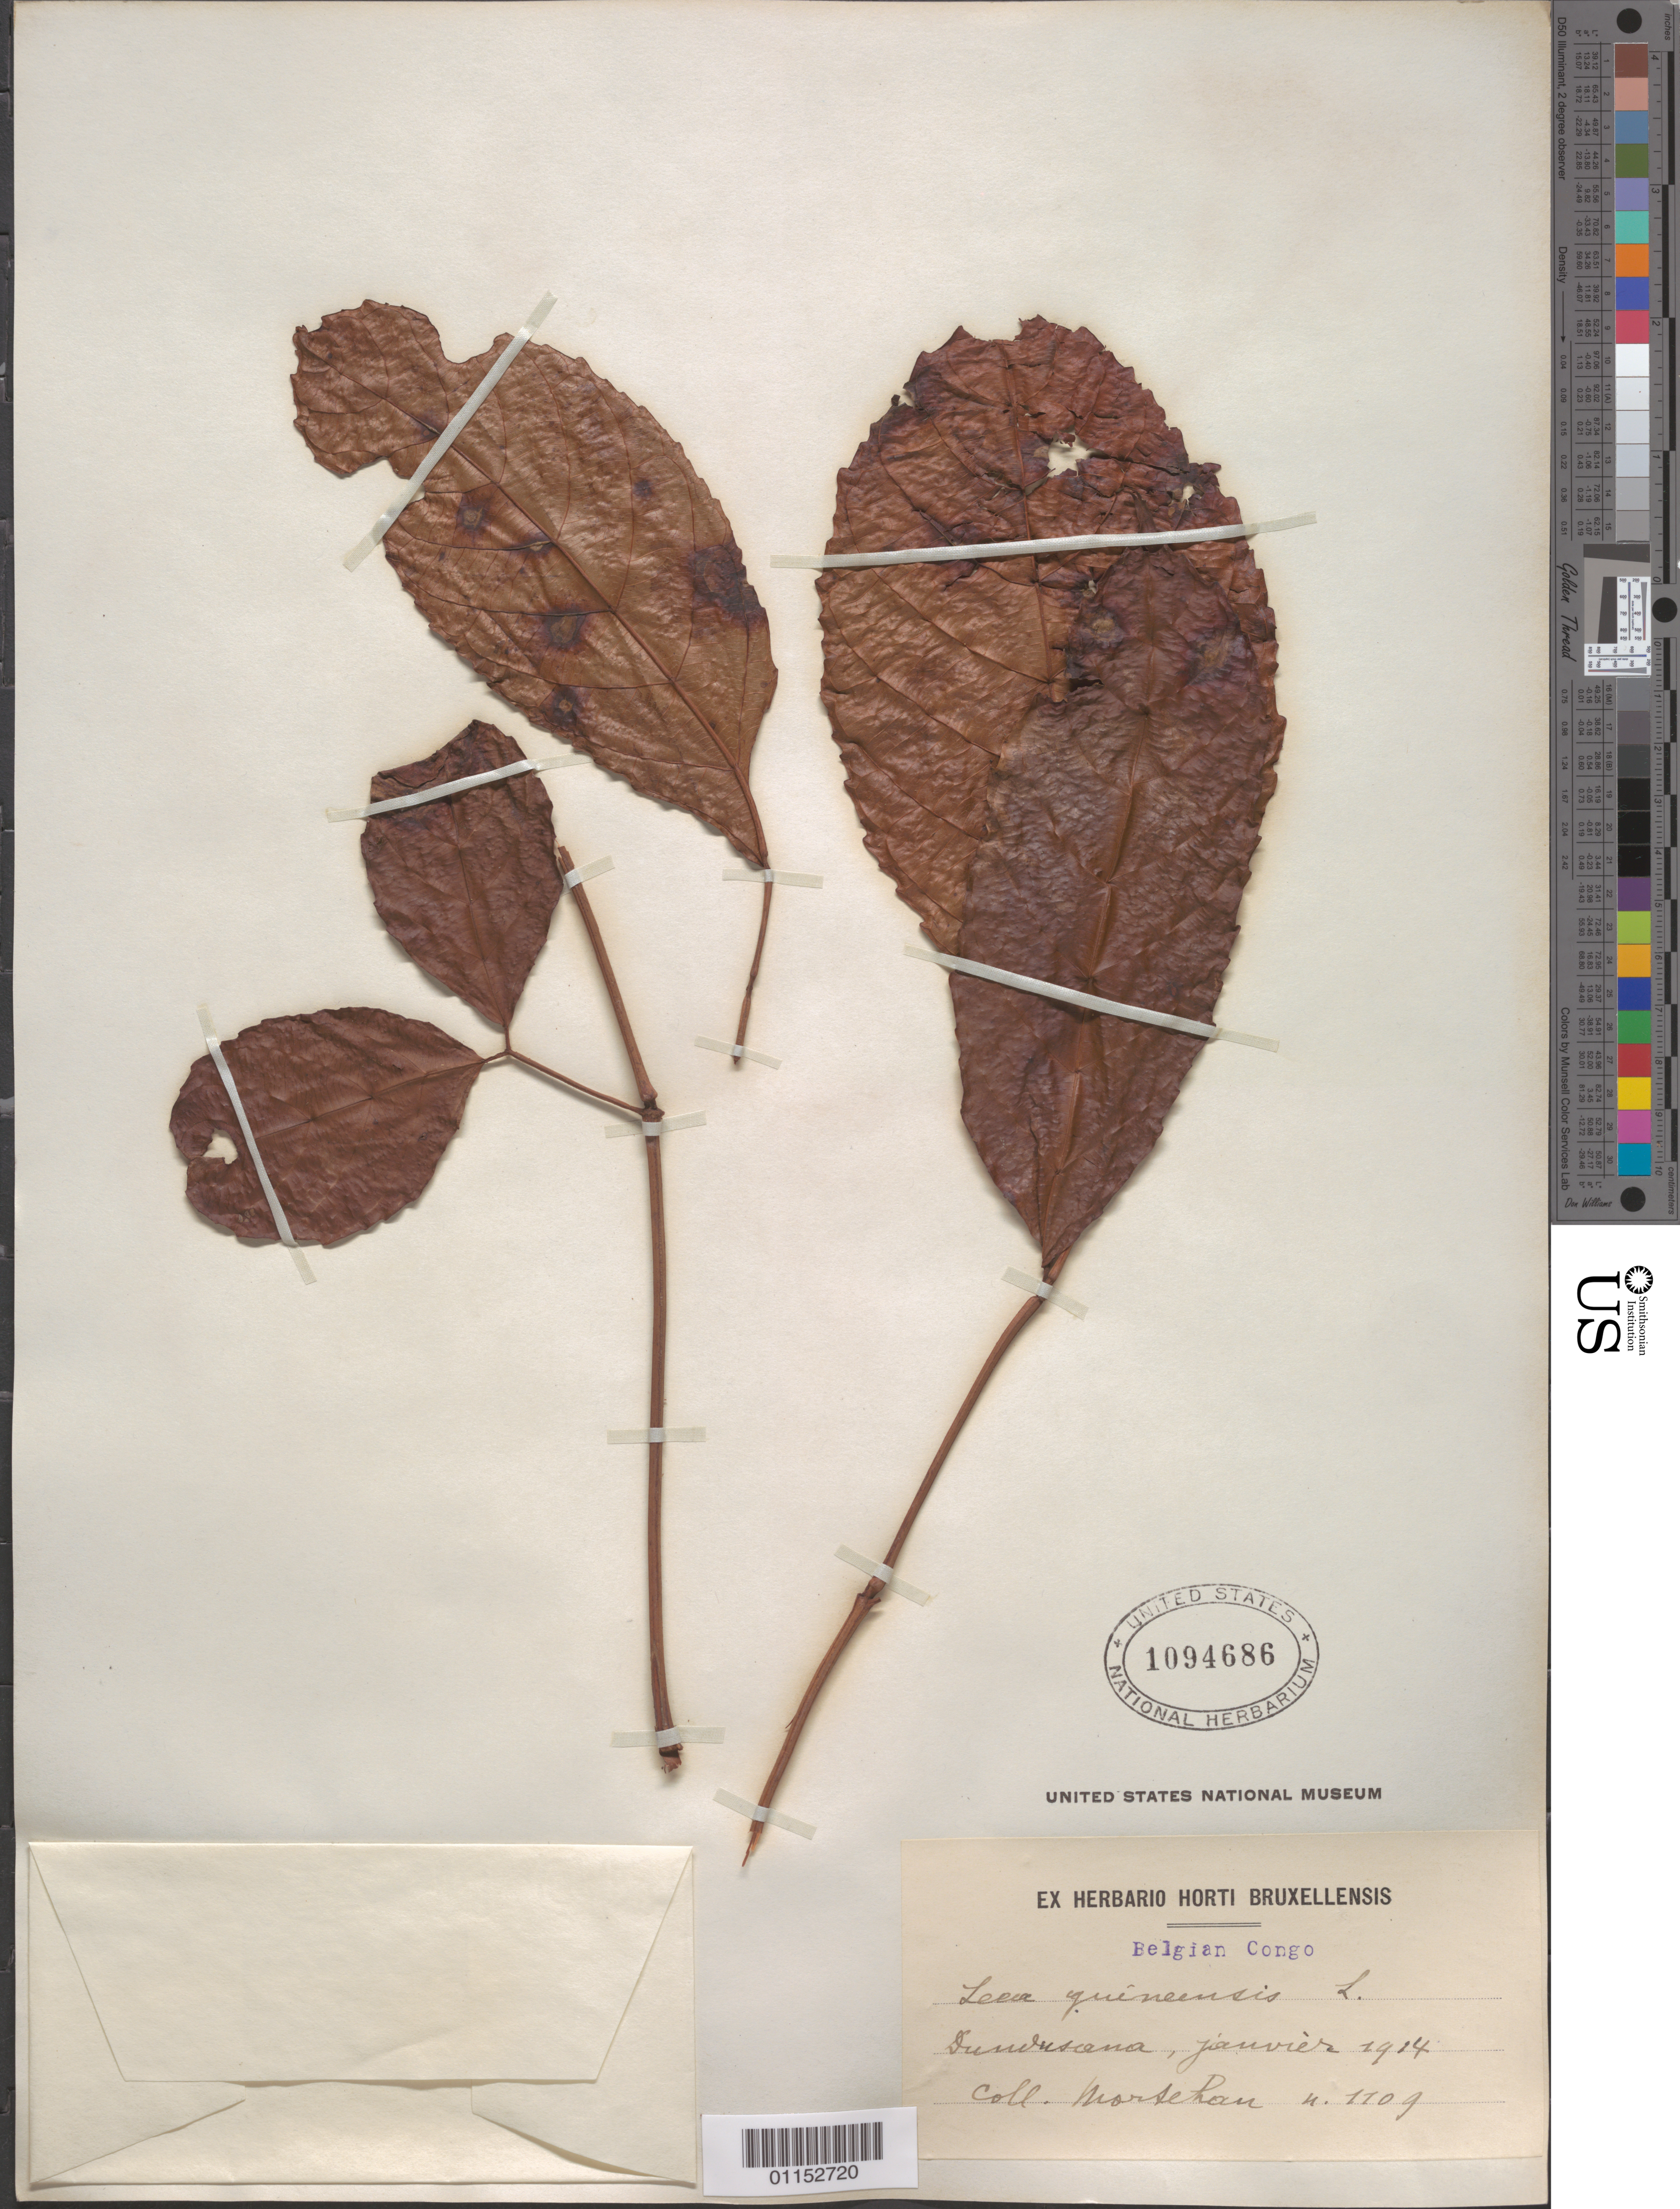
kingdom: Plantae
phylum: Tracheophyta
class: Magnoliopsida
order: Vitales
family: Vitaceae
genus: Leea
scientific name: Leea guineensis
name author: G. Don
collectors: M. G. Mortehan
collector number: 1109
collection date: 1914-01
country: Congo, Democratic Republic of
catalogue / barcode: US 1094686